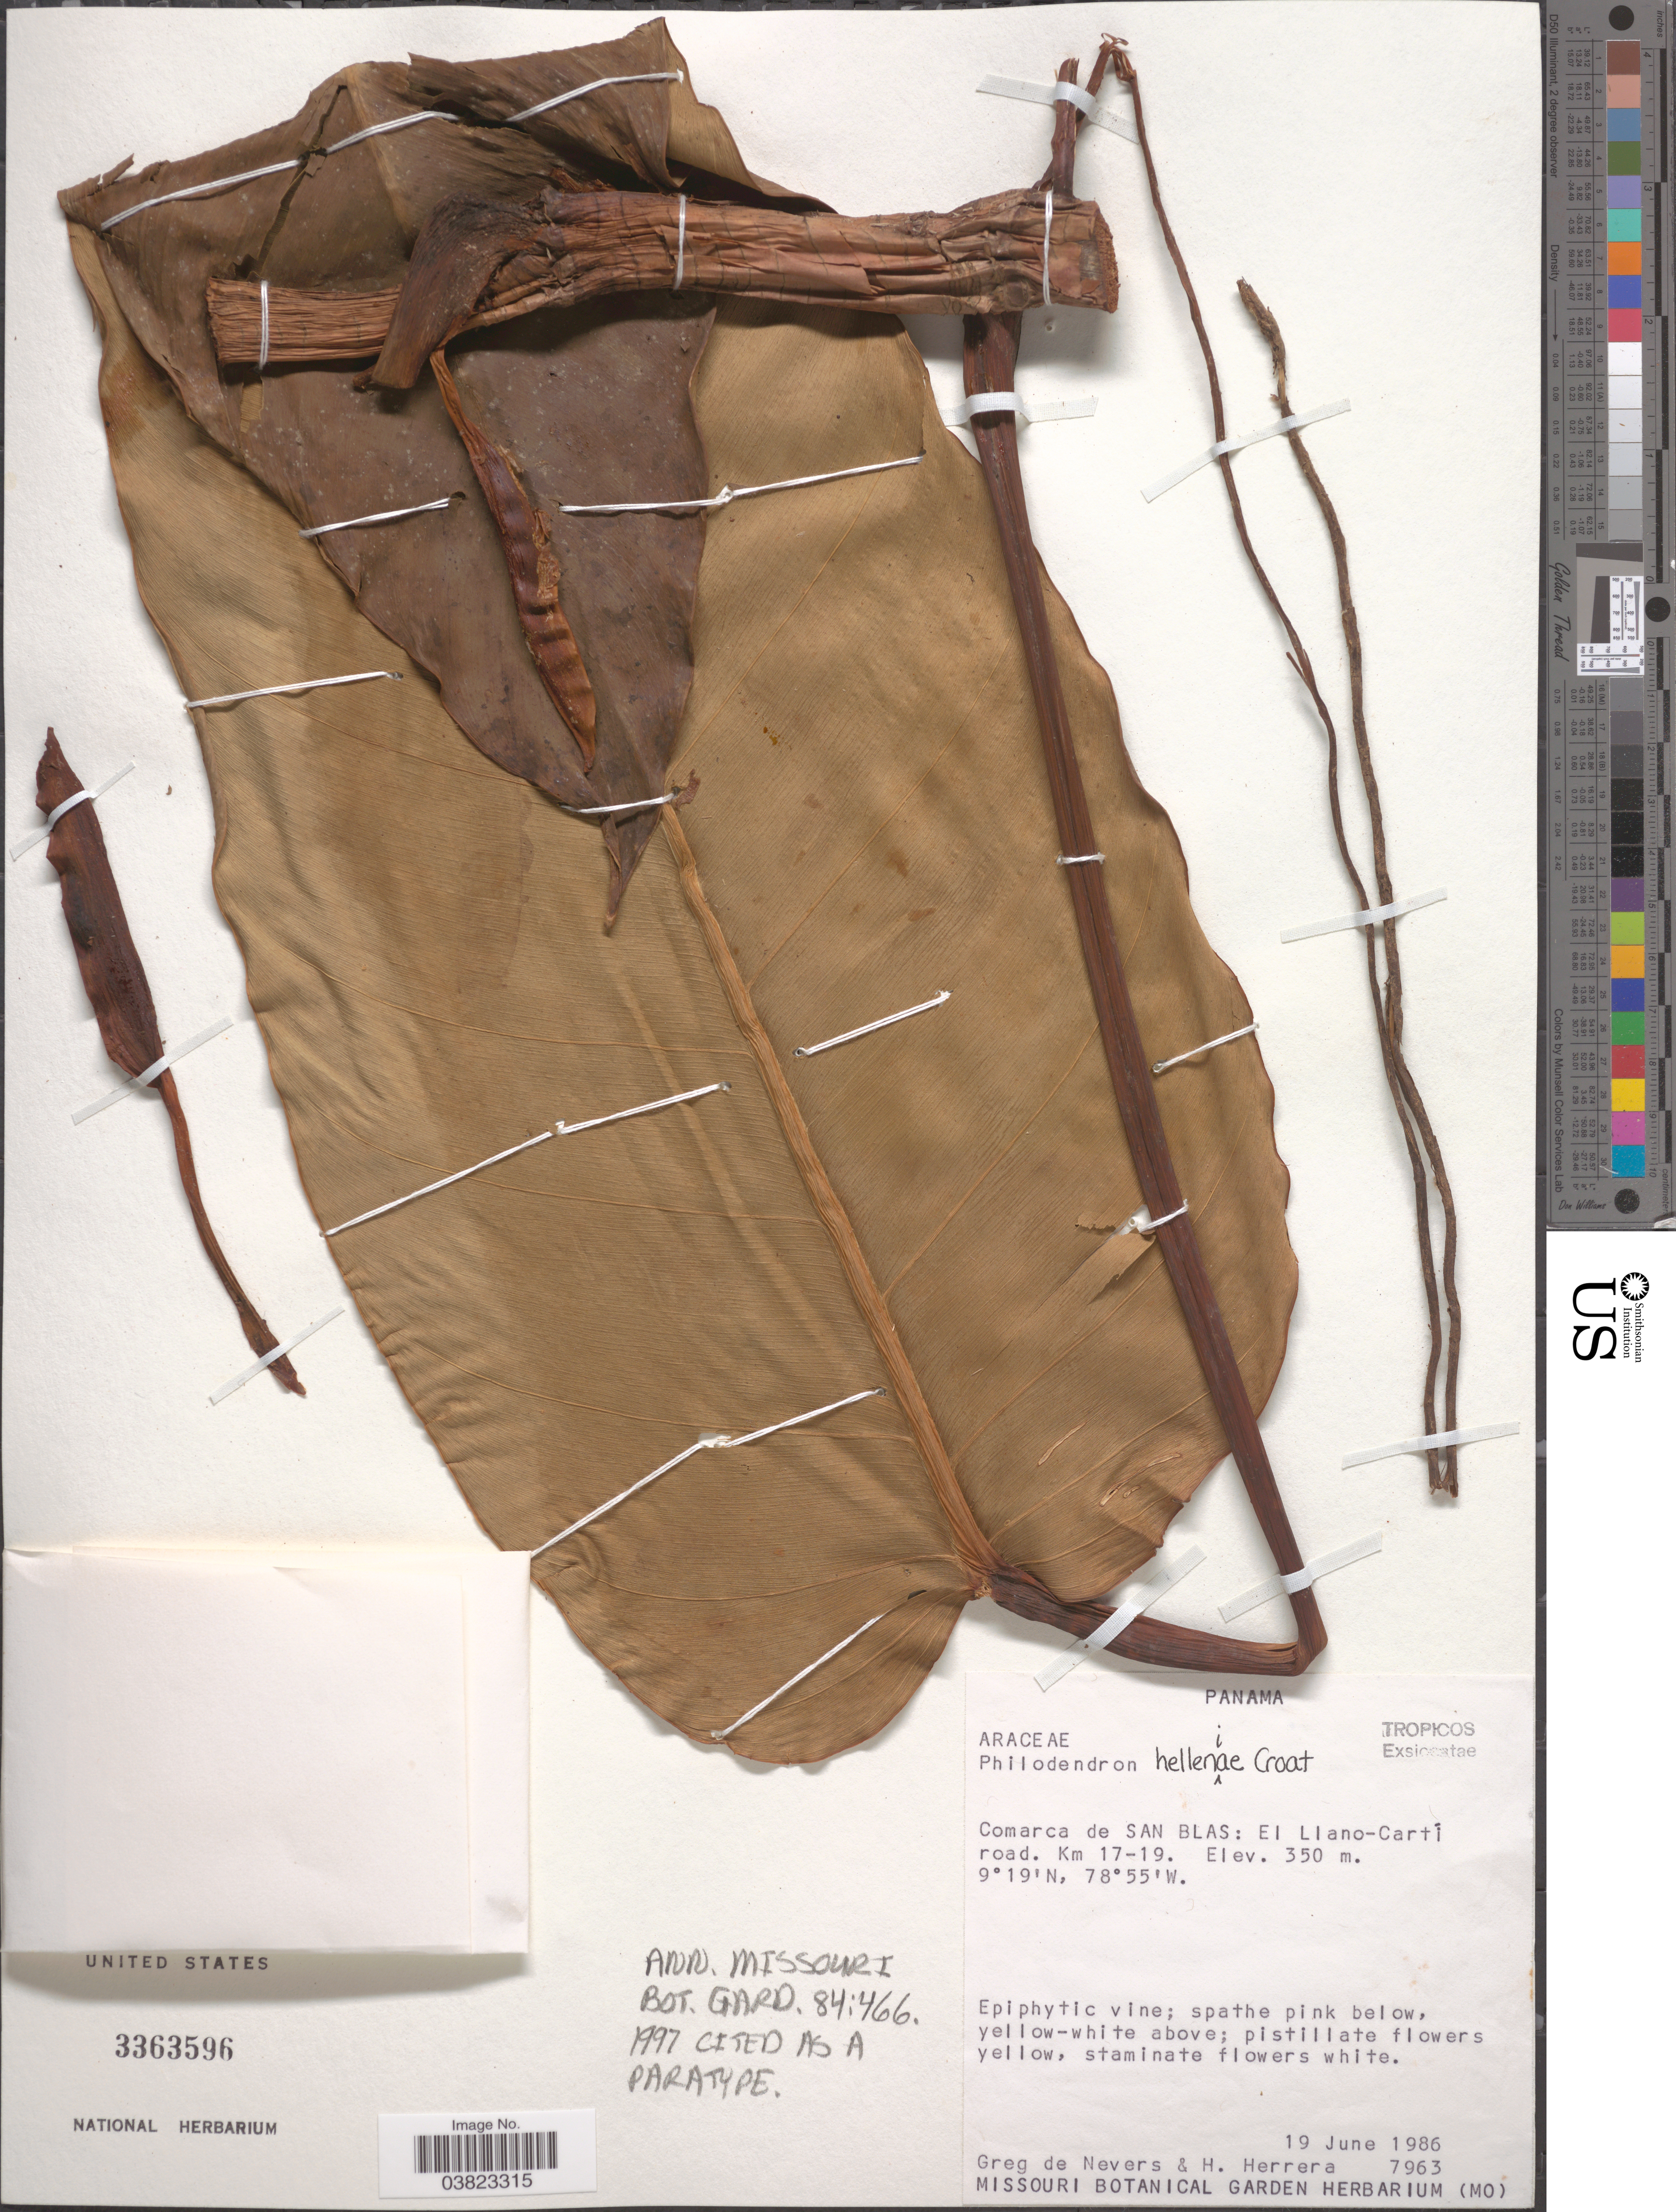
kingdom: Plantae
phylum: Tracheophyta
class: Liliopsida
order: Alismatales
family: Araceae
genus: Philodendron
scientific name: Philodendron heleniae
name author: Croat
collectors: G. Nevers & H. Herrera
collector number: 7963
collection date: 1986-06-19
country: Panama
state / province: Kuna Yala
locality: Comarca de San Blas: El Llano-Cartí road. Km 17-19.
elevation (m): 350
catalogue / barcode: US 3363596